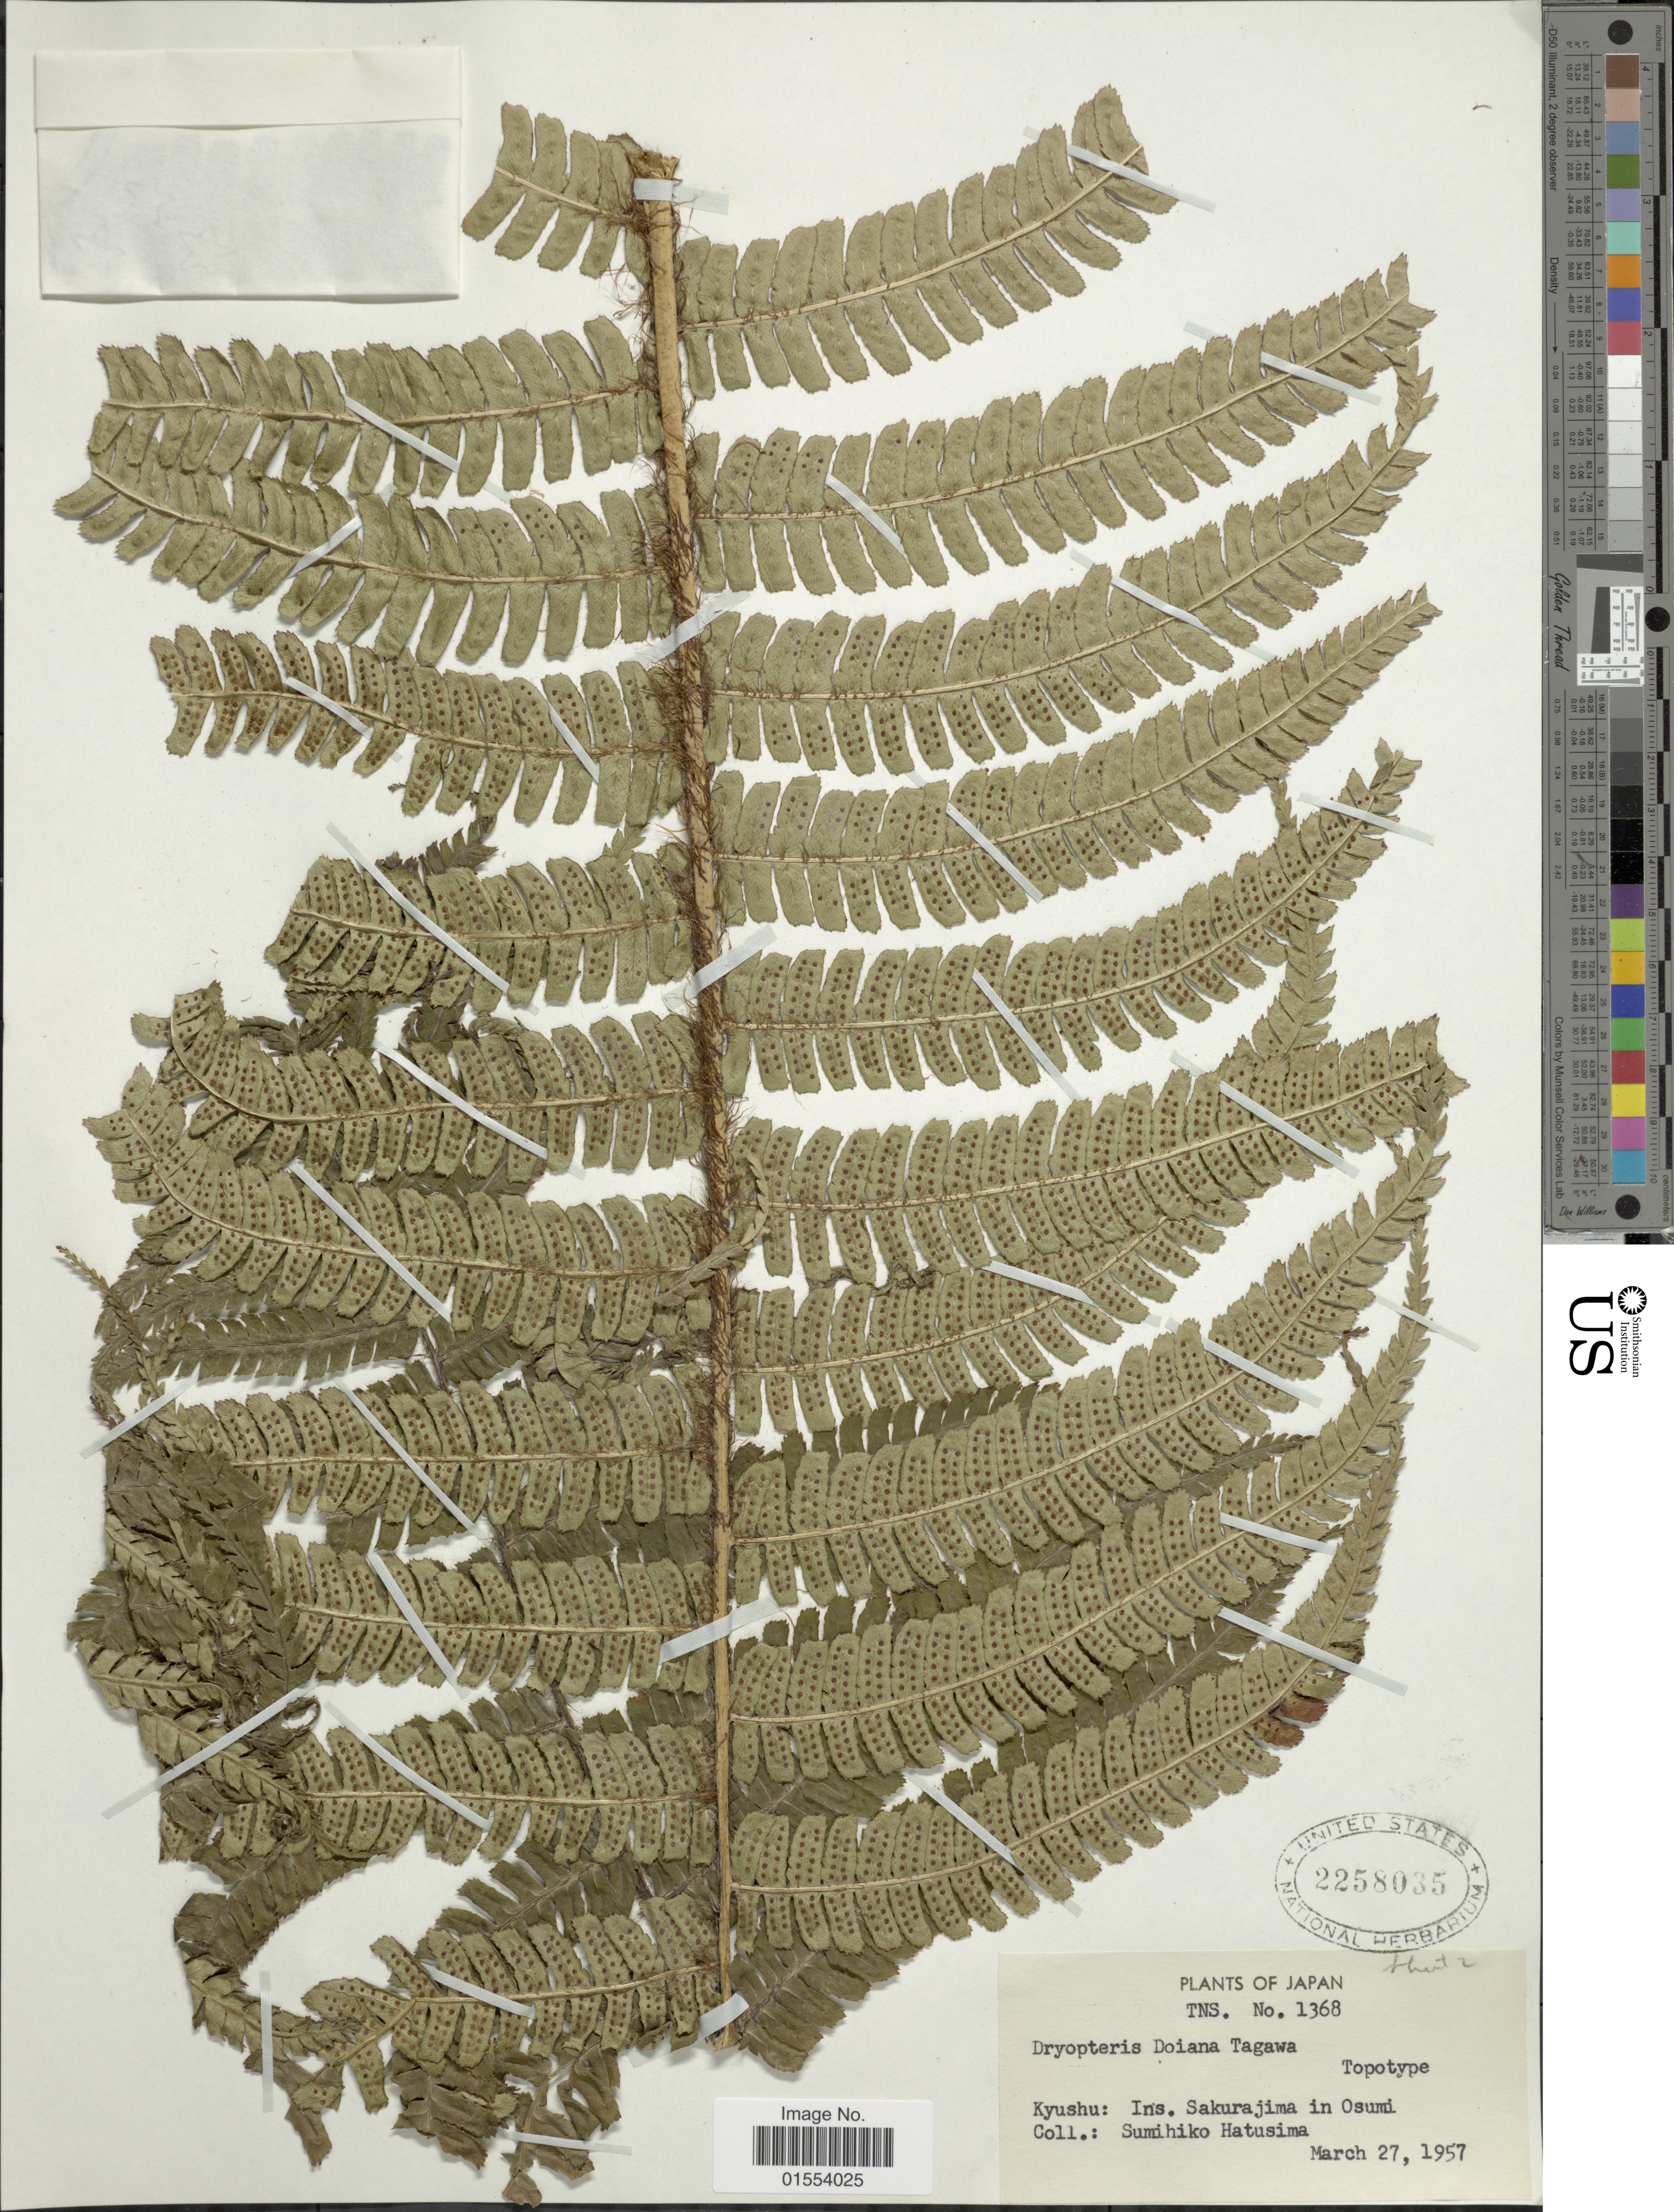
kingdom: Plantae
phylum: Tracheophyta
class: Polypodiopsida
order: Polypodiales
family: Dryopteridaceae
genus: Dryopteris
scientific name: Dryopteris doiana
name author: Tagawa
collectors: S. Hatusima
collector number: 1368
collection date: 1957-03-27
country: Japan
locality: Japan, Kyushu: Ins. Sakurajima in Osumi.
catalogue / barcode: US 2258035